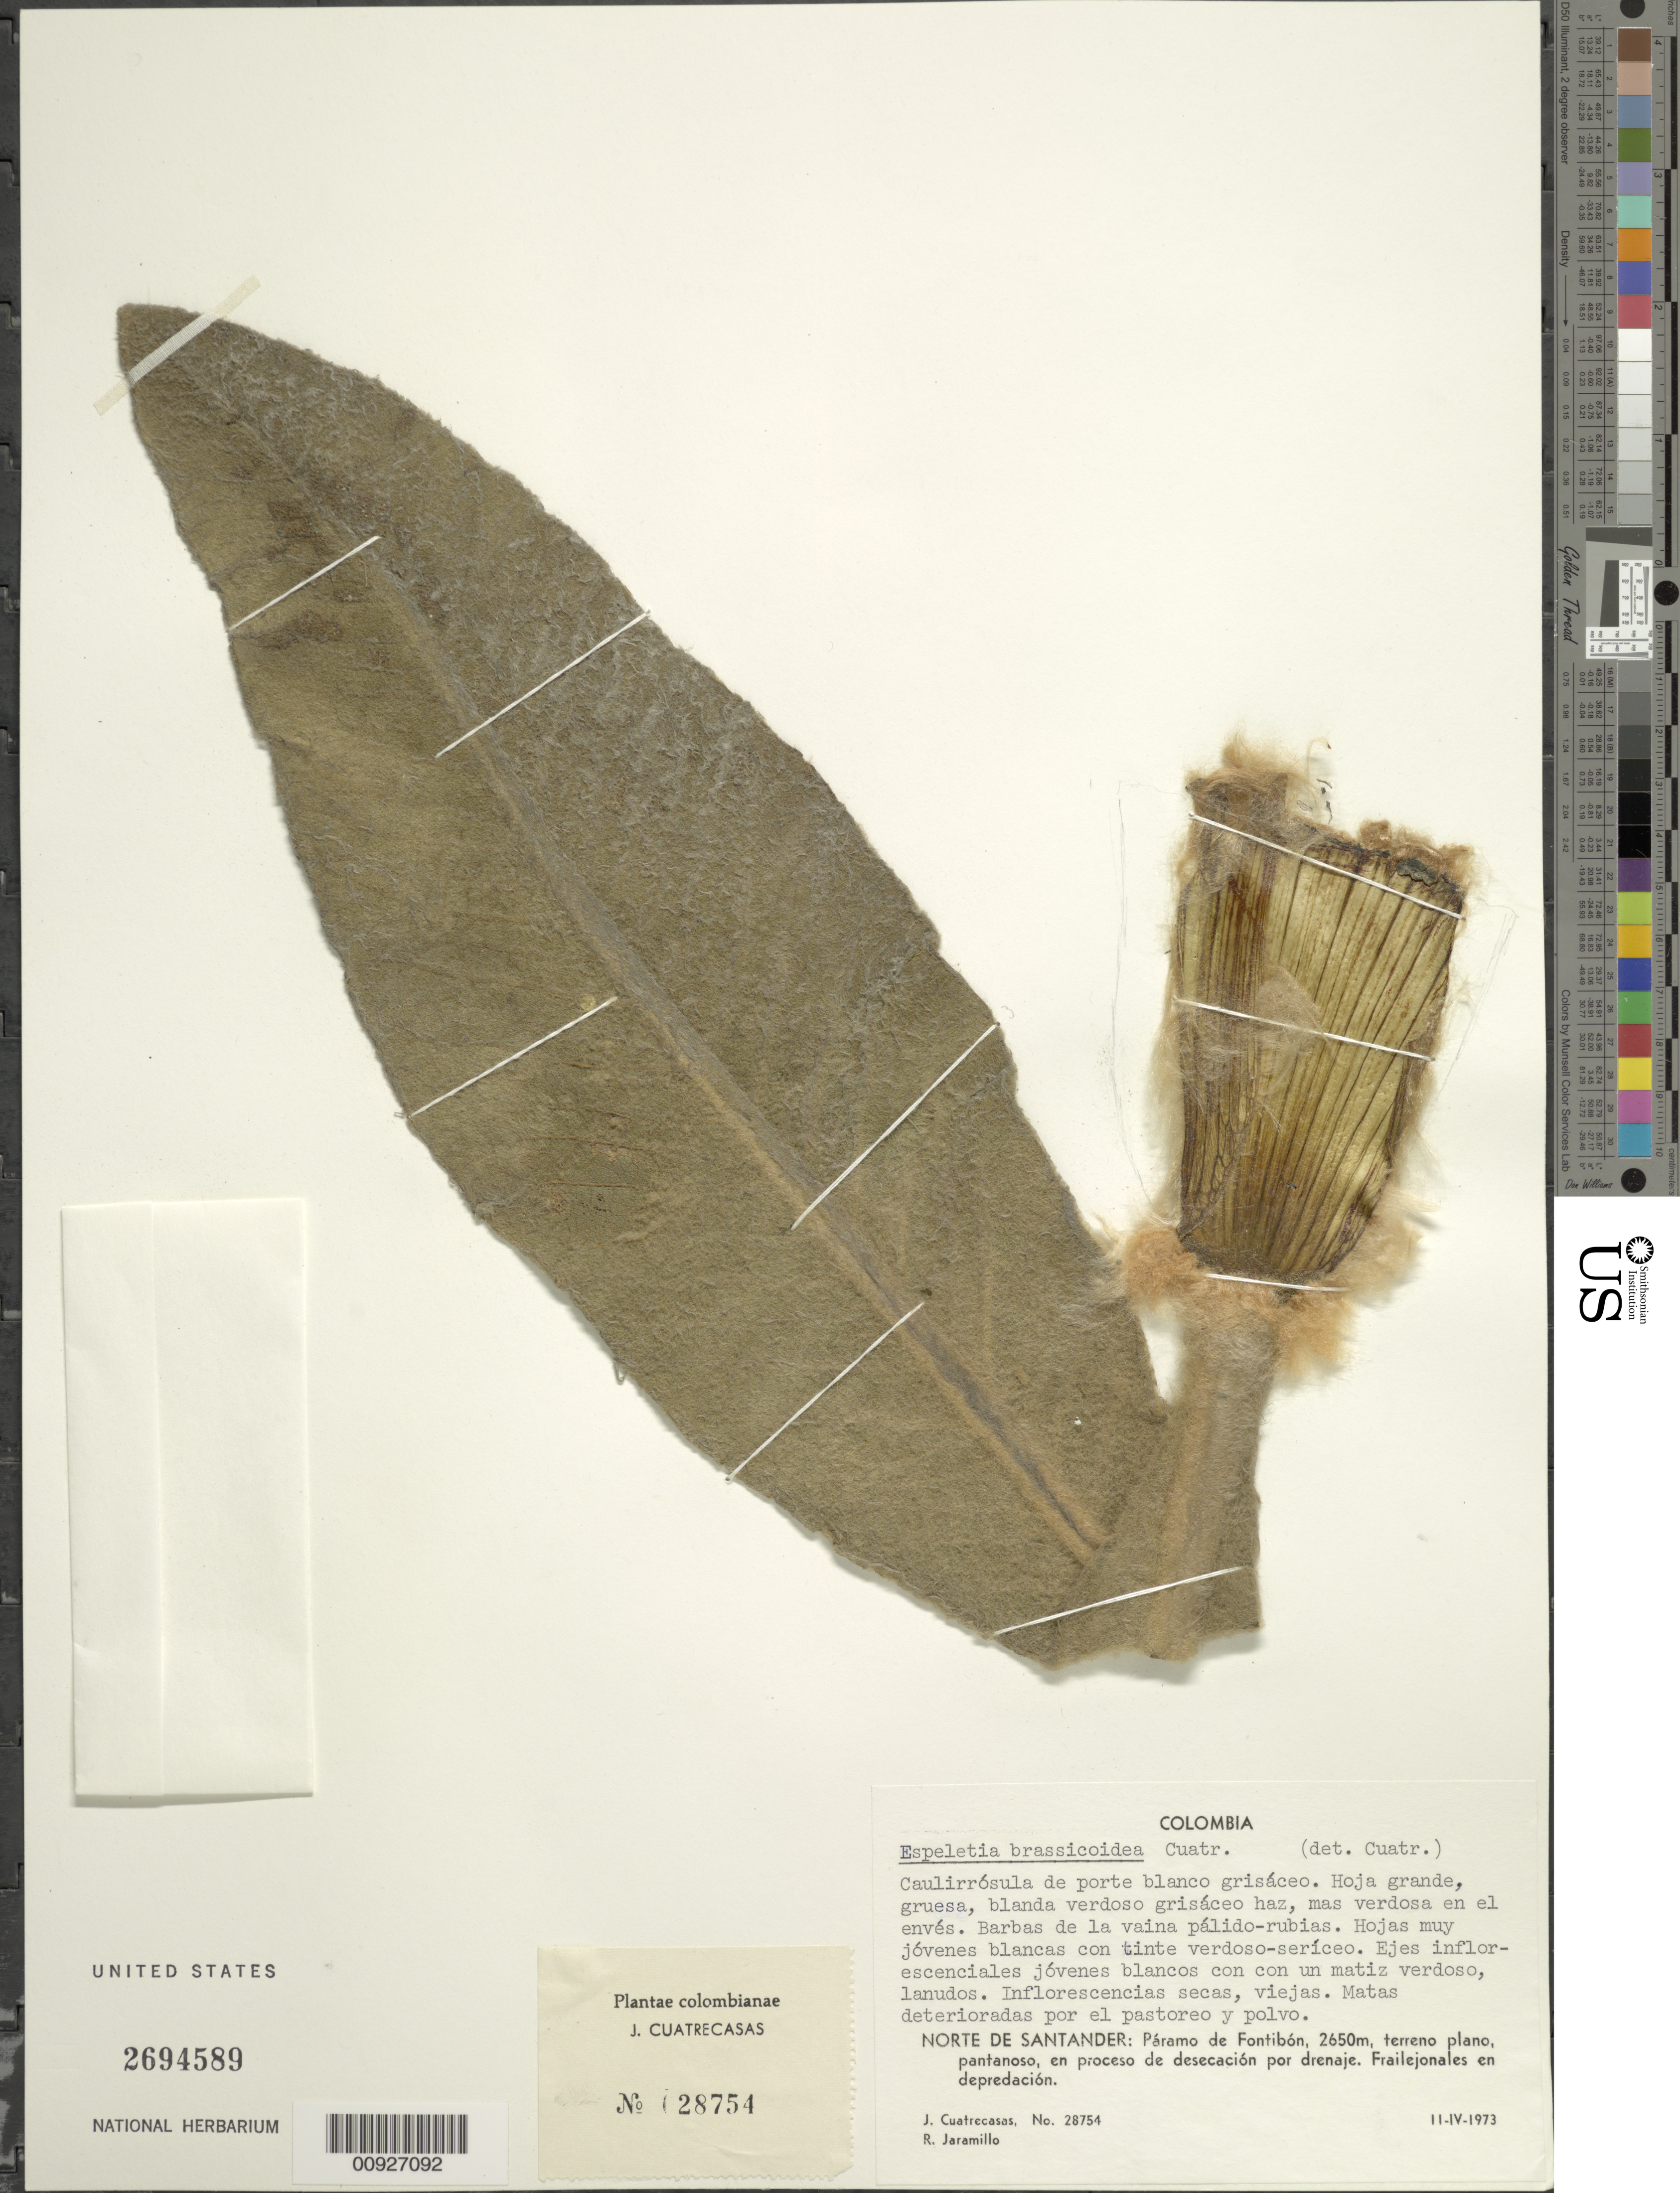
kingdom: Plantae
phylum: Tracheophyta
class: Magnoliopsida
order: Asterales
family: Asteraceae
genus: Espeletia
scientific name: Espeletia brassicoidea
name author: Cuatrec.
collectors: J. Cuatrecasas & R. Jaramillo M.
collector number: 28754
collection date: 1973-04-11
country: Colombia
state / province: Norte de Santander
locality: P. de Fontibón.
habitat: Terreno plano, pantanoso, en proceso de desecación por drenaje. Frailejonales en depredación.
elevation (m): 2650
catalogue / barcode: US 2694589